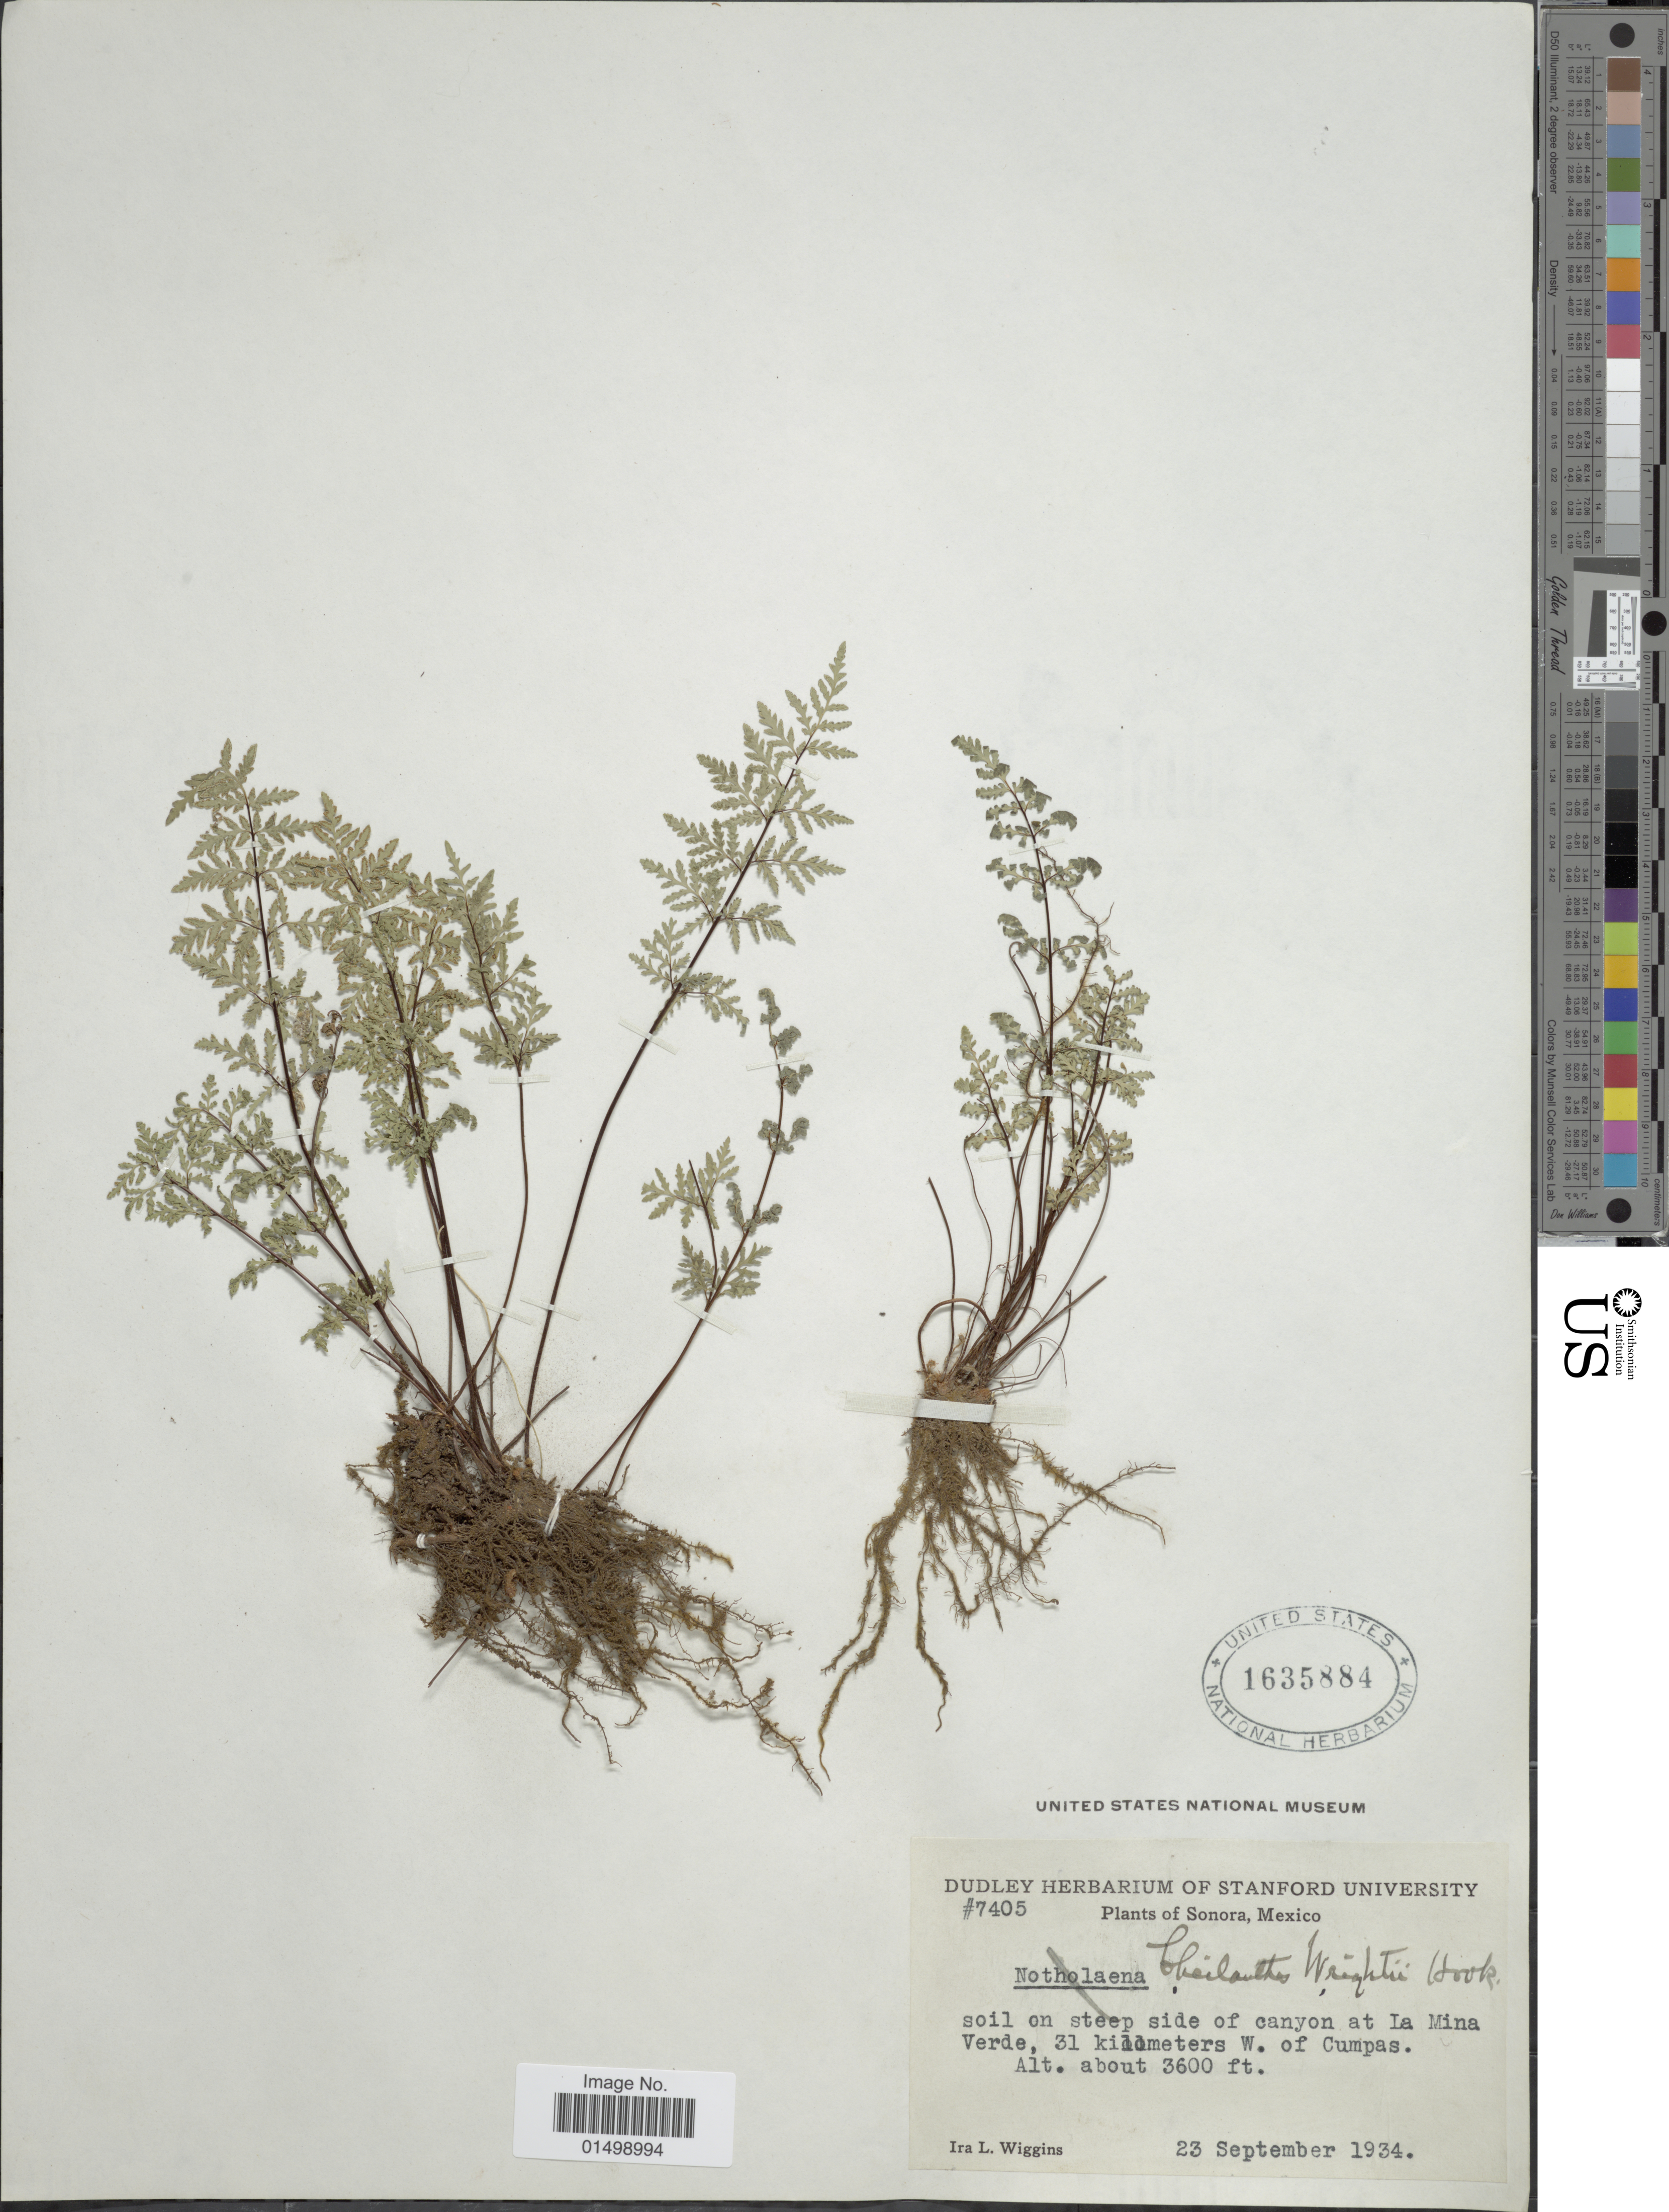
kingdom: Plantae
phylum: Tracheophyta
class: Polypodiopsida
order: Polypodiales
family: Pteridaceae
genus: Cheilanthes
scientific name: Cheilanthes wrightii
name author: Hook.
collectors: I. L. Wiggins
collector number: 7405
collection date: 1934-09-23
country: Mexico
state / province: Sonora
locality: Sonora, Mexico. soil on steep side of canyon at La Mina Verde, 31 kilometers W. of Cumpas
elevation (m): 1097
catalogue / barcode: US 1635884